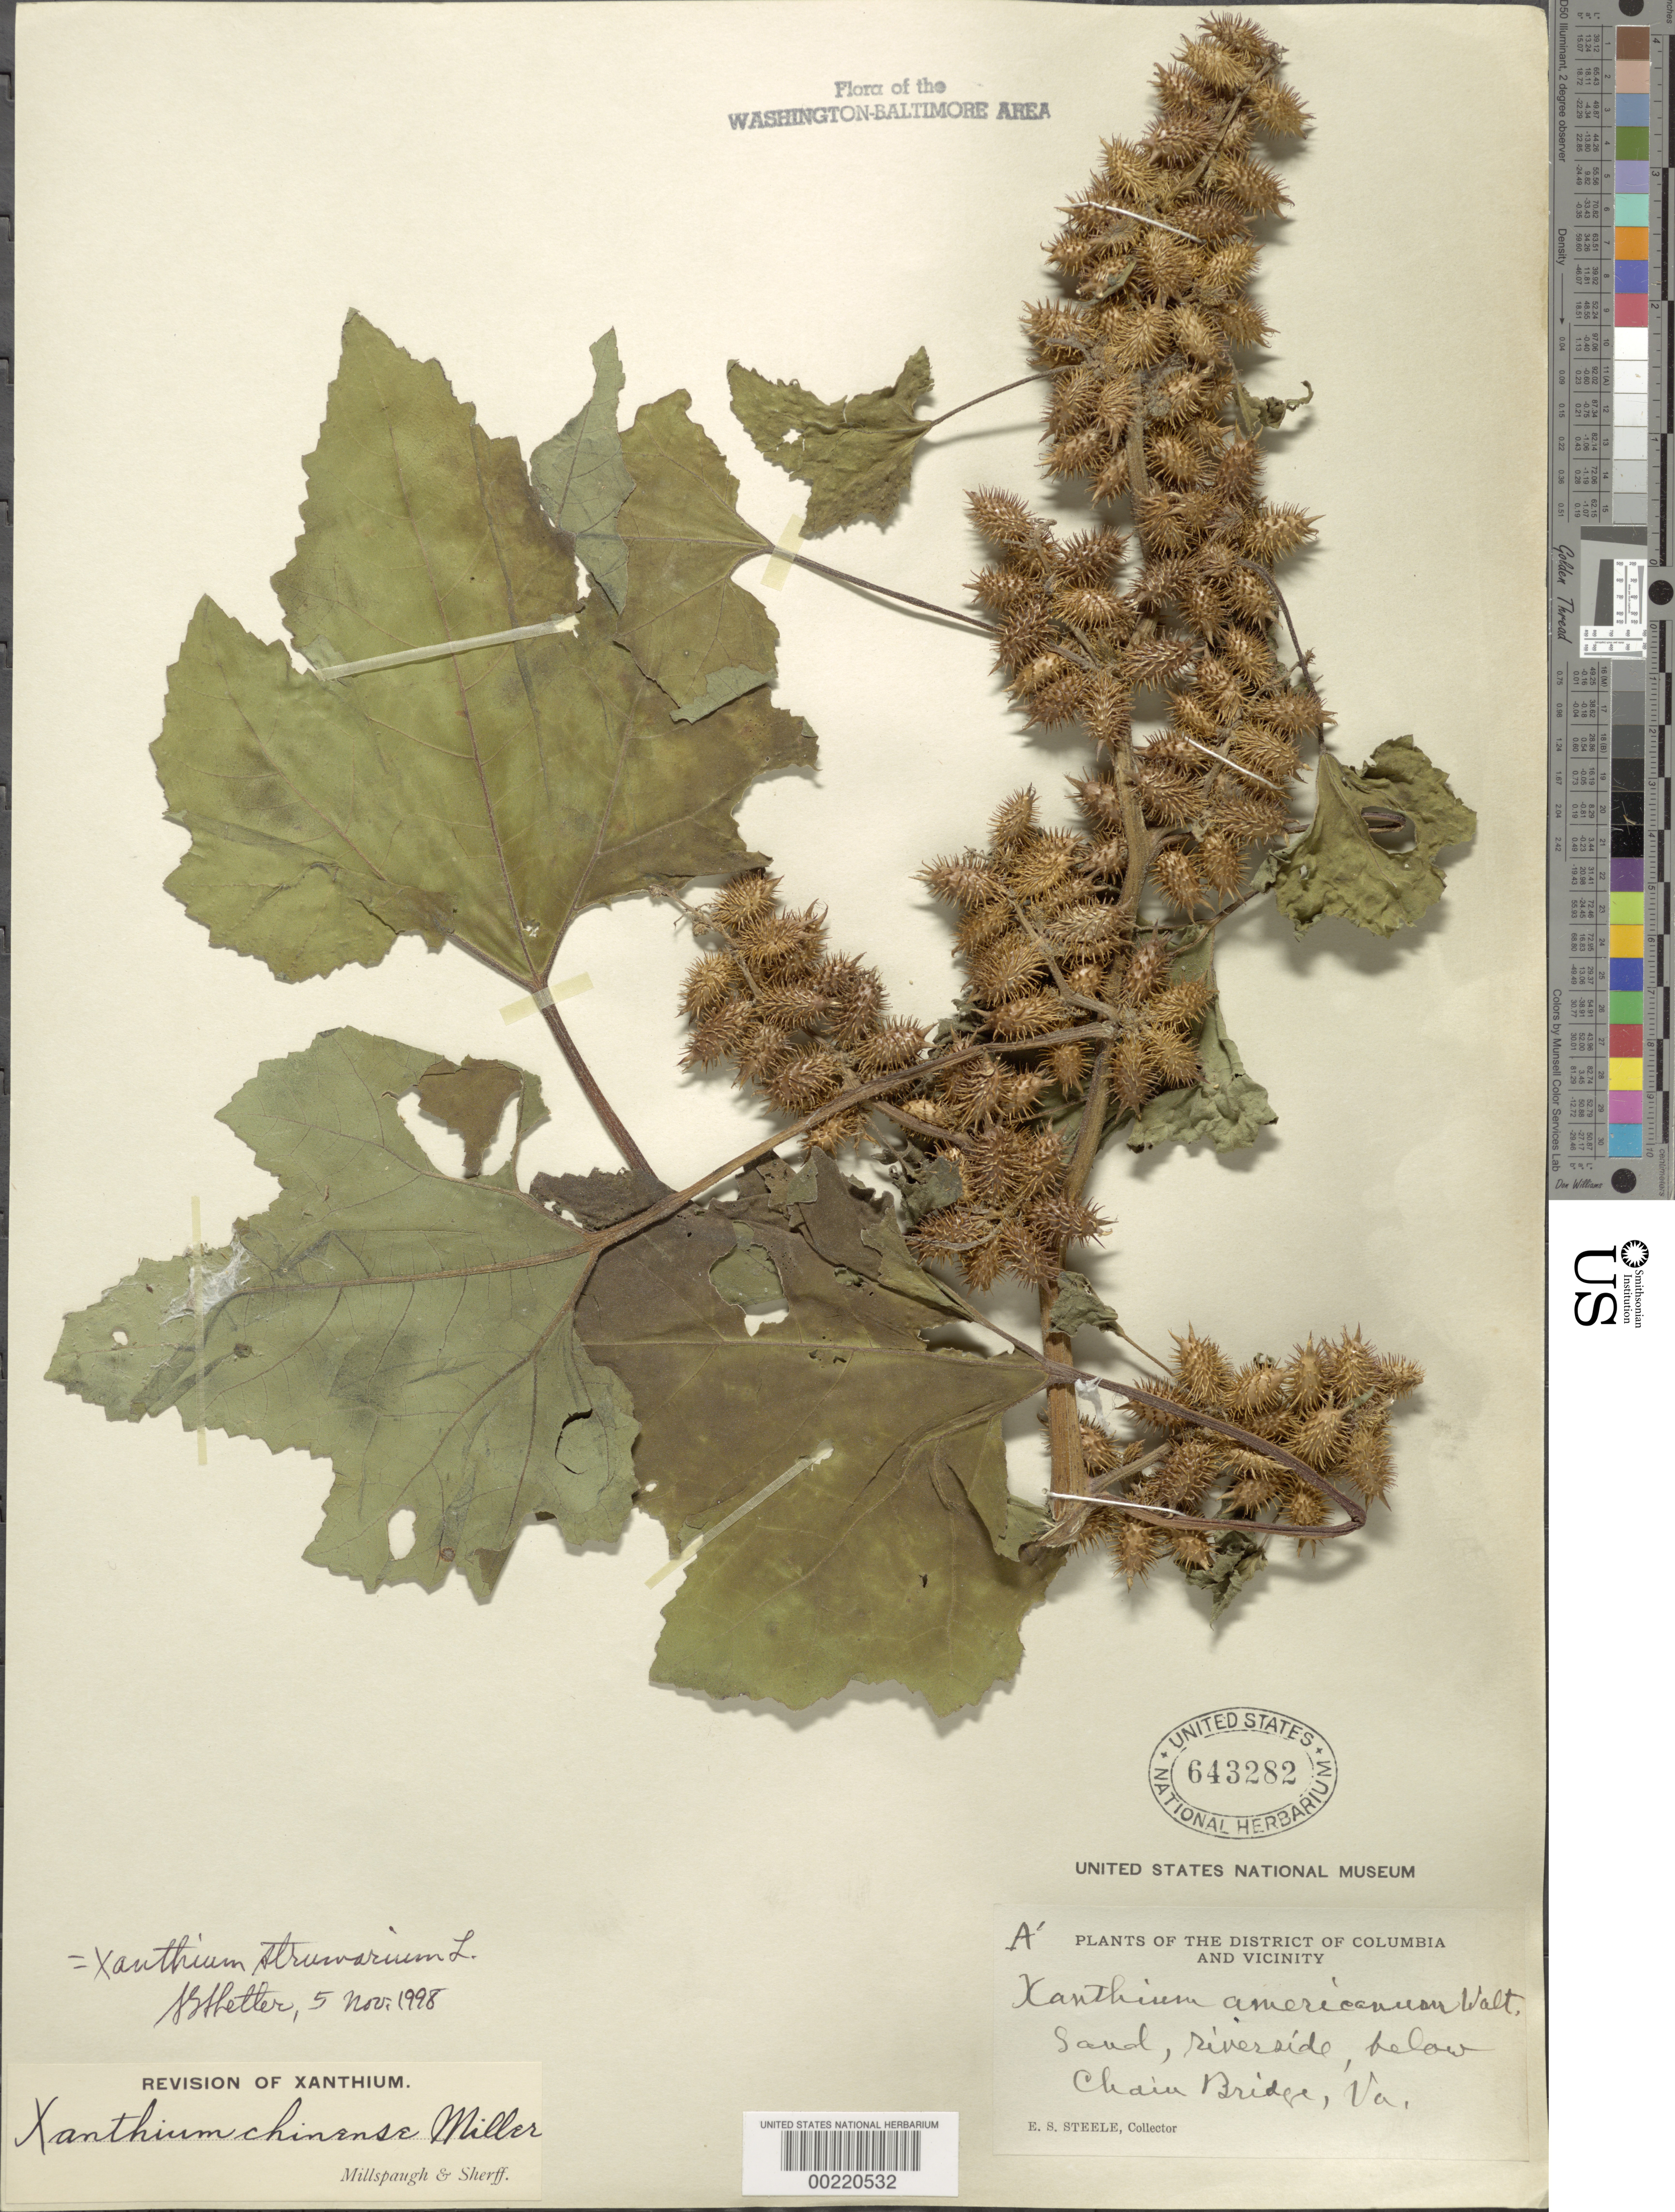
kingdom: Plantae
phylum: Tracheophyta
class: Magnoliopsida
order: Asterales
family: Asteraceae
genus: Xanthium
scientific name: Xanthium strumarium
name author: L.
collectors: E. Steele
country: United States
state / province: Virginia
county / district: Fairfax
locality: Below Chain Bridge C. & O. Canal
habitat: Sandy riverside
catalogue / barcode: US 643282